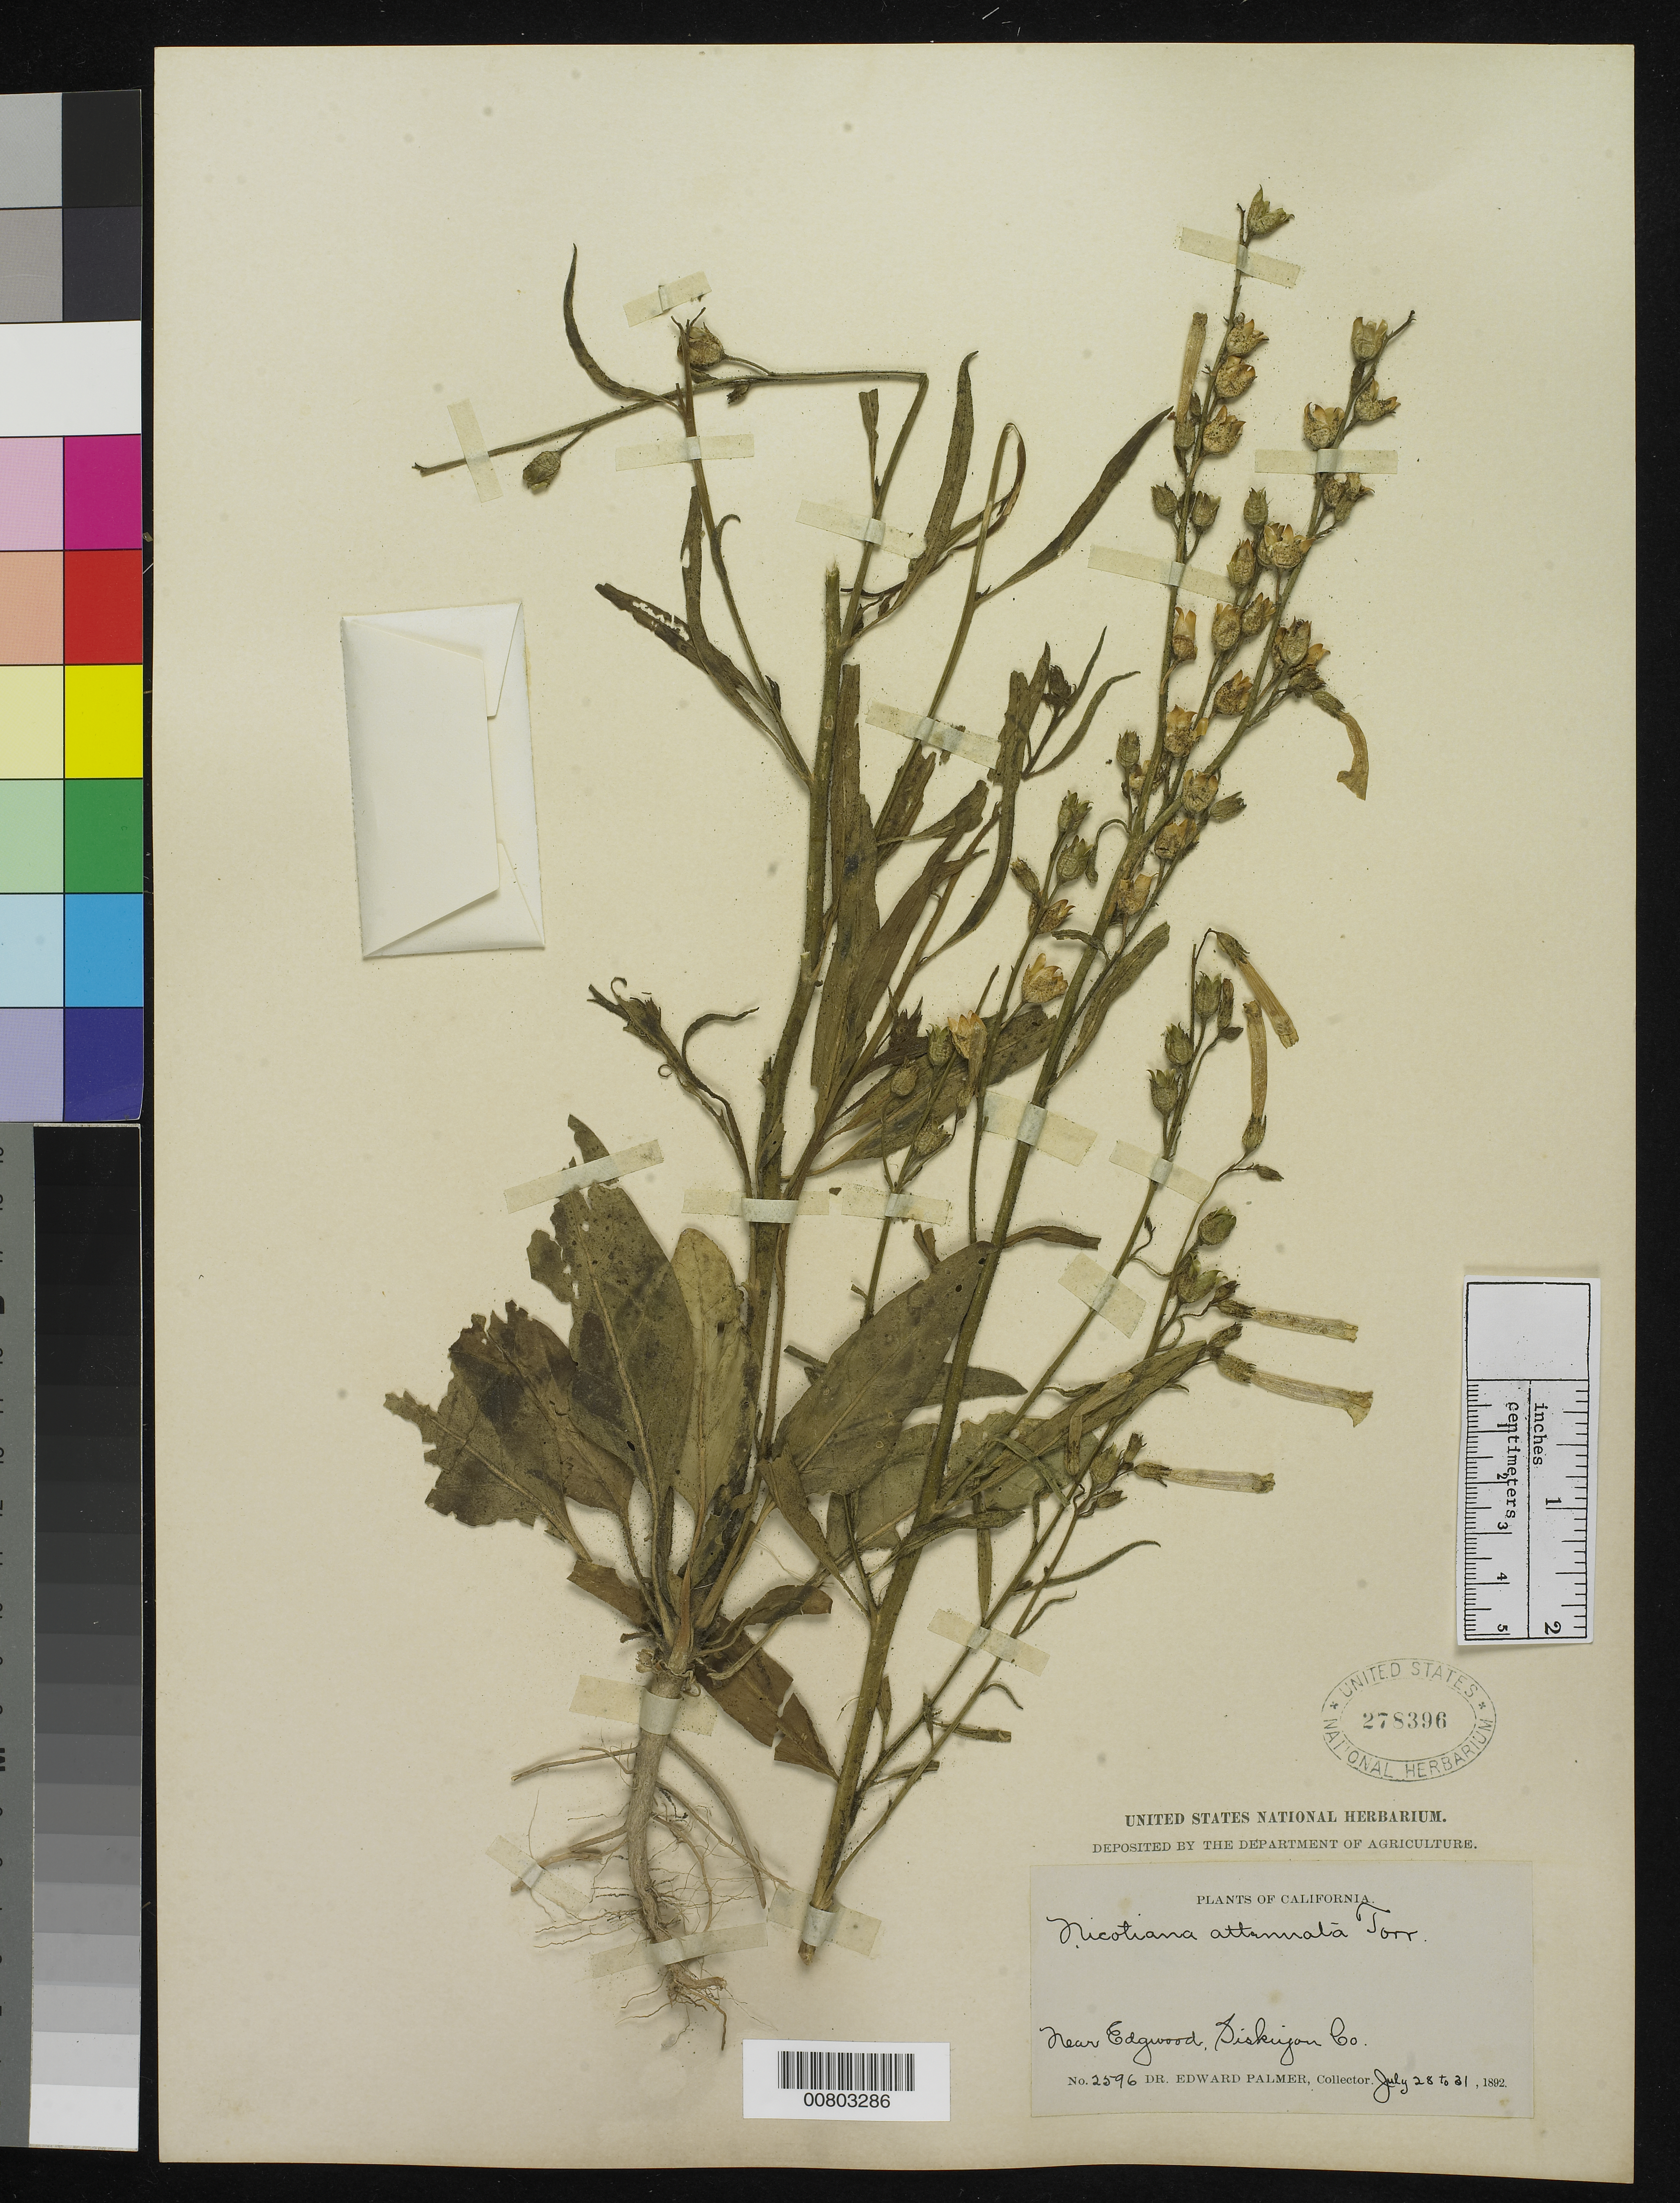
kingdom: Plantae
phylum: Tracheophyta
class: Magnoliopsida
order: Solanales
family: Solanaceae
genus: Nicotiana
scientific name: Nicotiana attenuata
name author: Torr. ex S. Watson in C. King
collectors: E. Palmer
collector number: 2596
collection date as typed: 28 Jul 1892 to 31 Jul 1892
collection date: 1892-07-28/1892-07-31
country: United States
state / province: California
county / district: Siskiyou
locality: Near Edgwood, Siskiyou County, California.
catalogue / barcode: US 278396